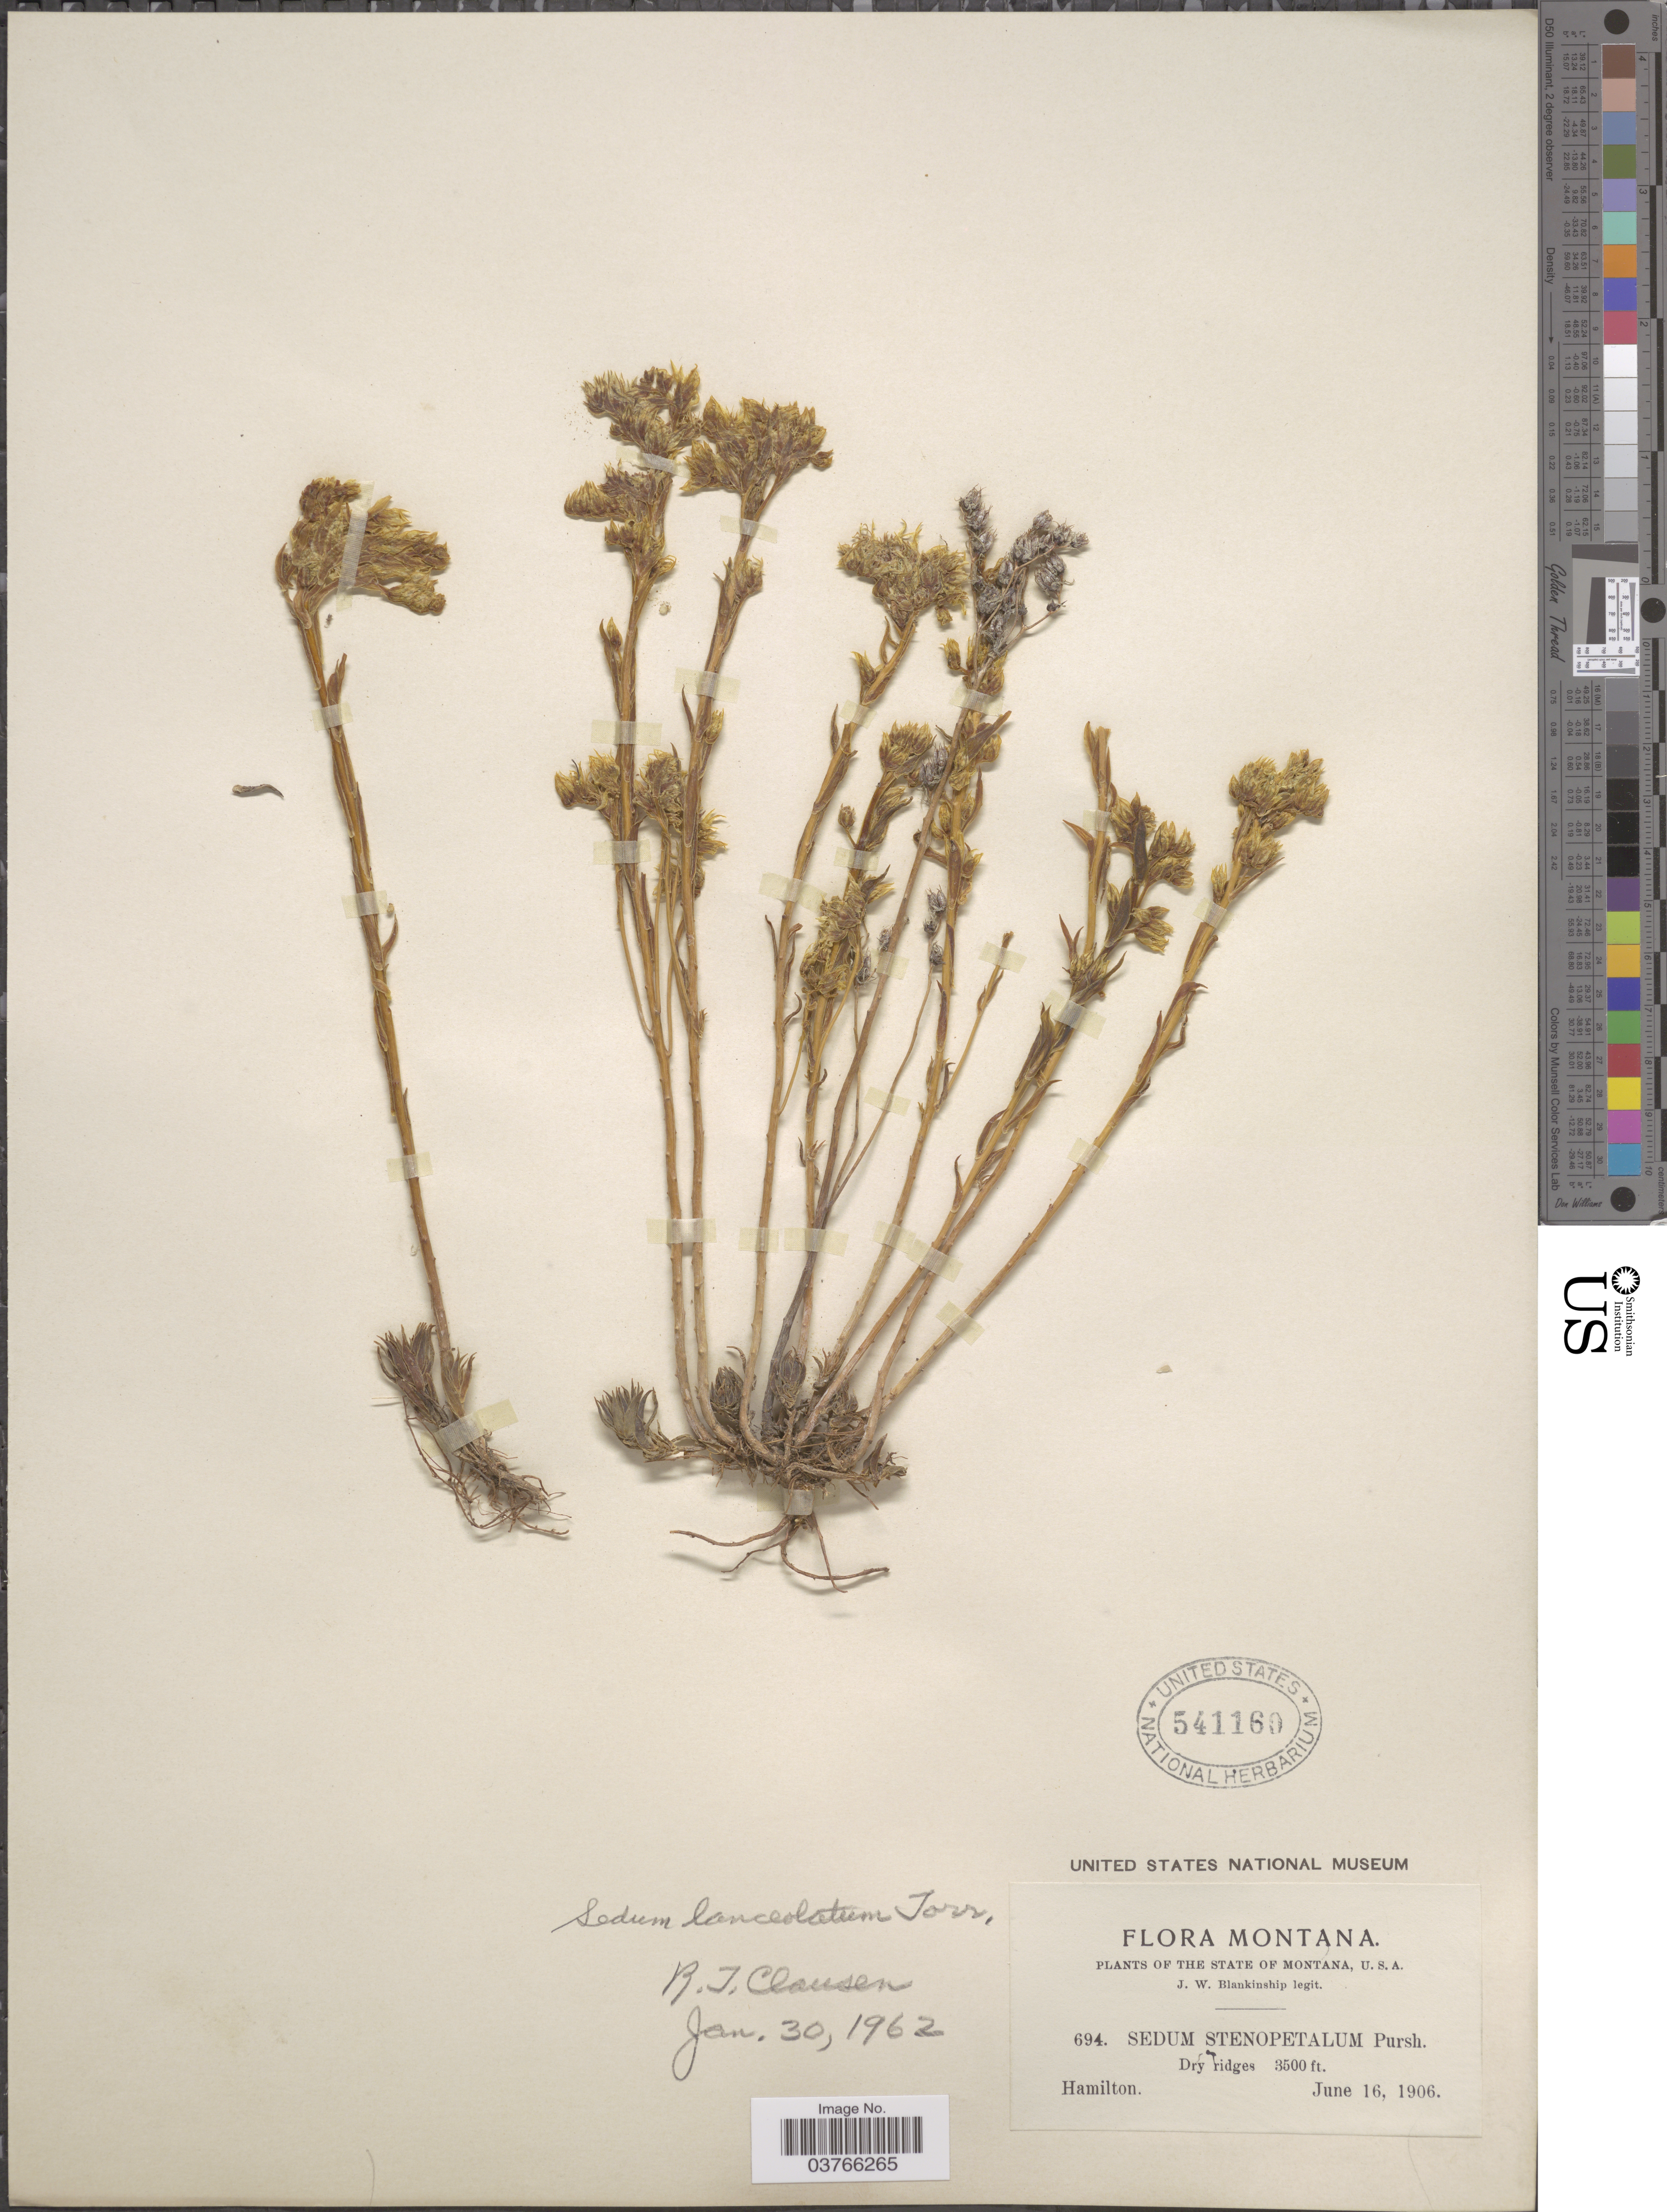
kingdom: Plantae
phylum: Tracheophyta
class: Magnoliopsida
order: Saxifragales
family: Crassulaceae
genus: Sedum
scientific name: Sedum lanceolatum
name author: Torr.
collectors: J. W. Blankinship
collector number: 694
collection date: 1906-06-16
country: United States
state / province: Montana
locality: Dry ridges. Hamilton.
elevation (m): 1067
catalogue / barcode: US 541160